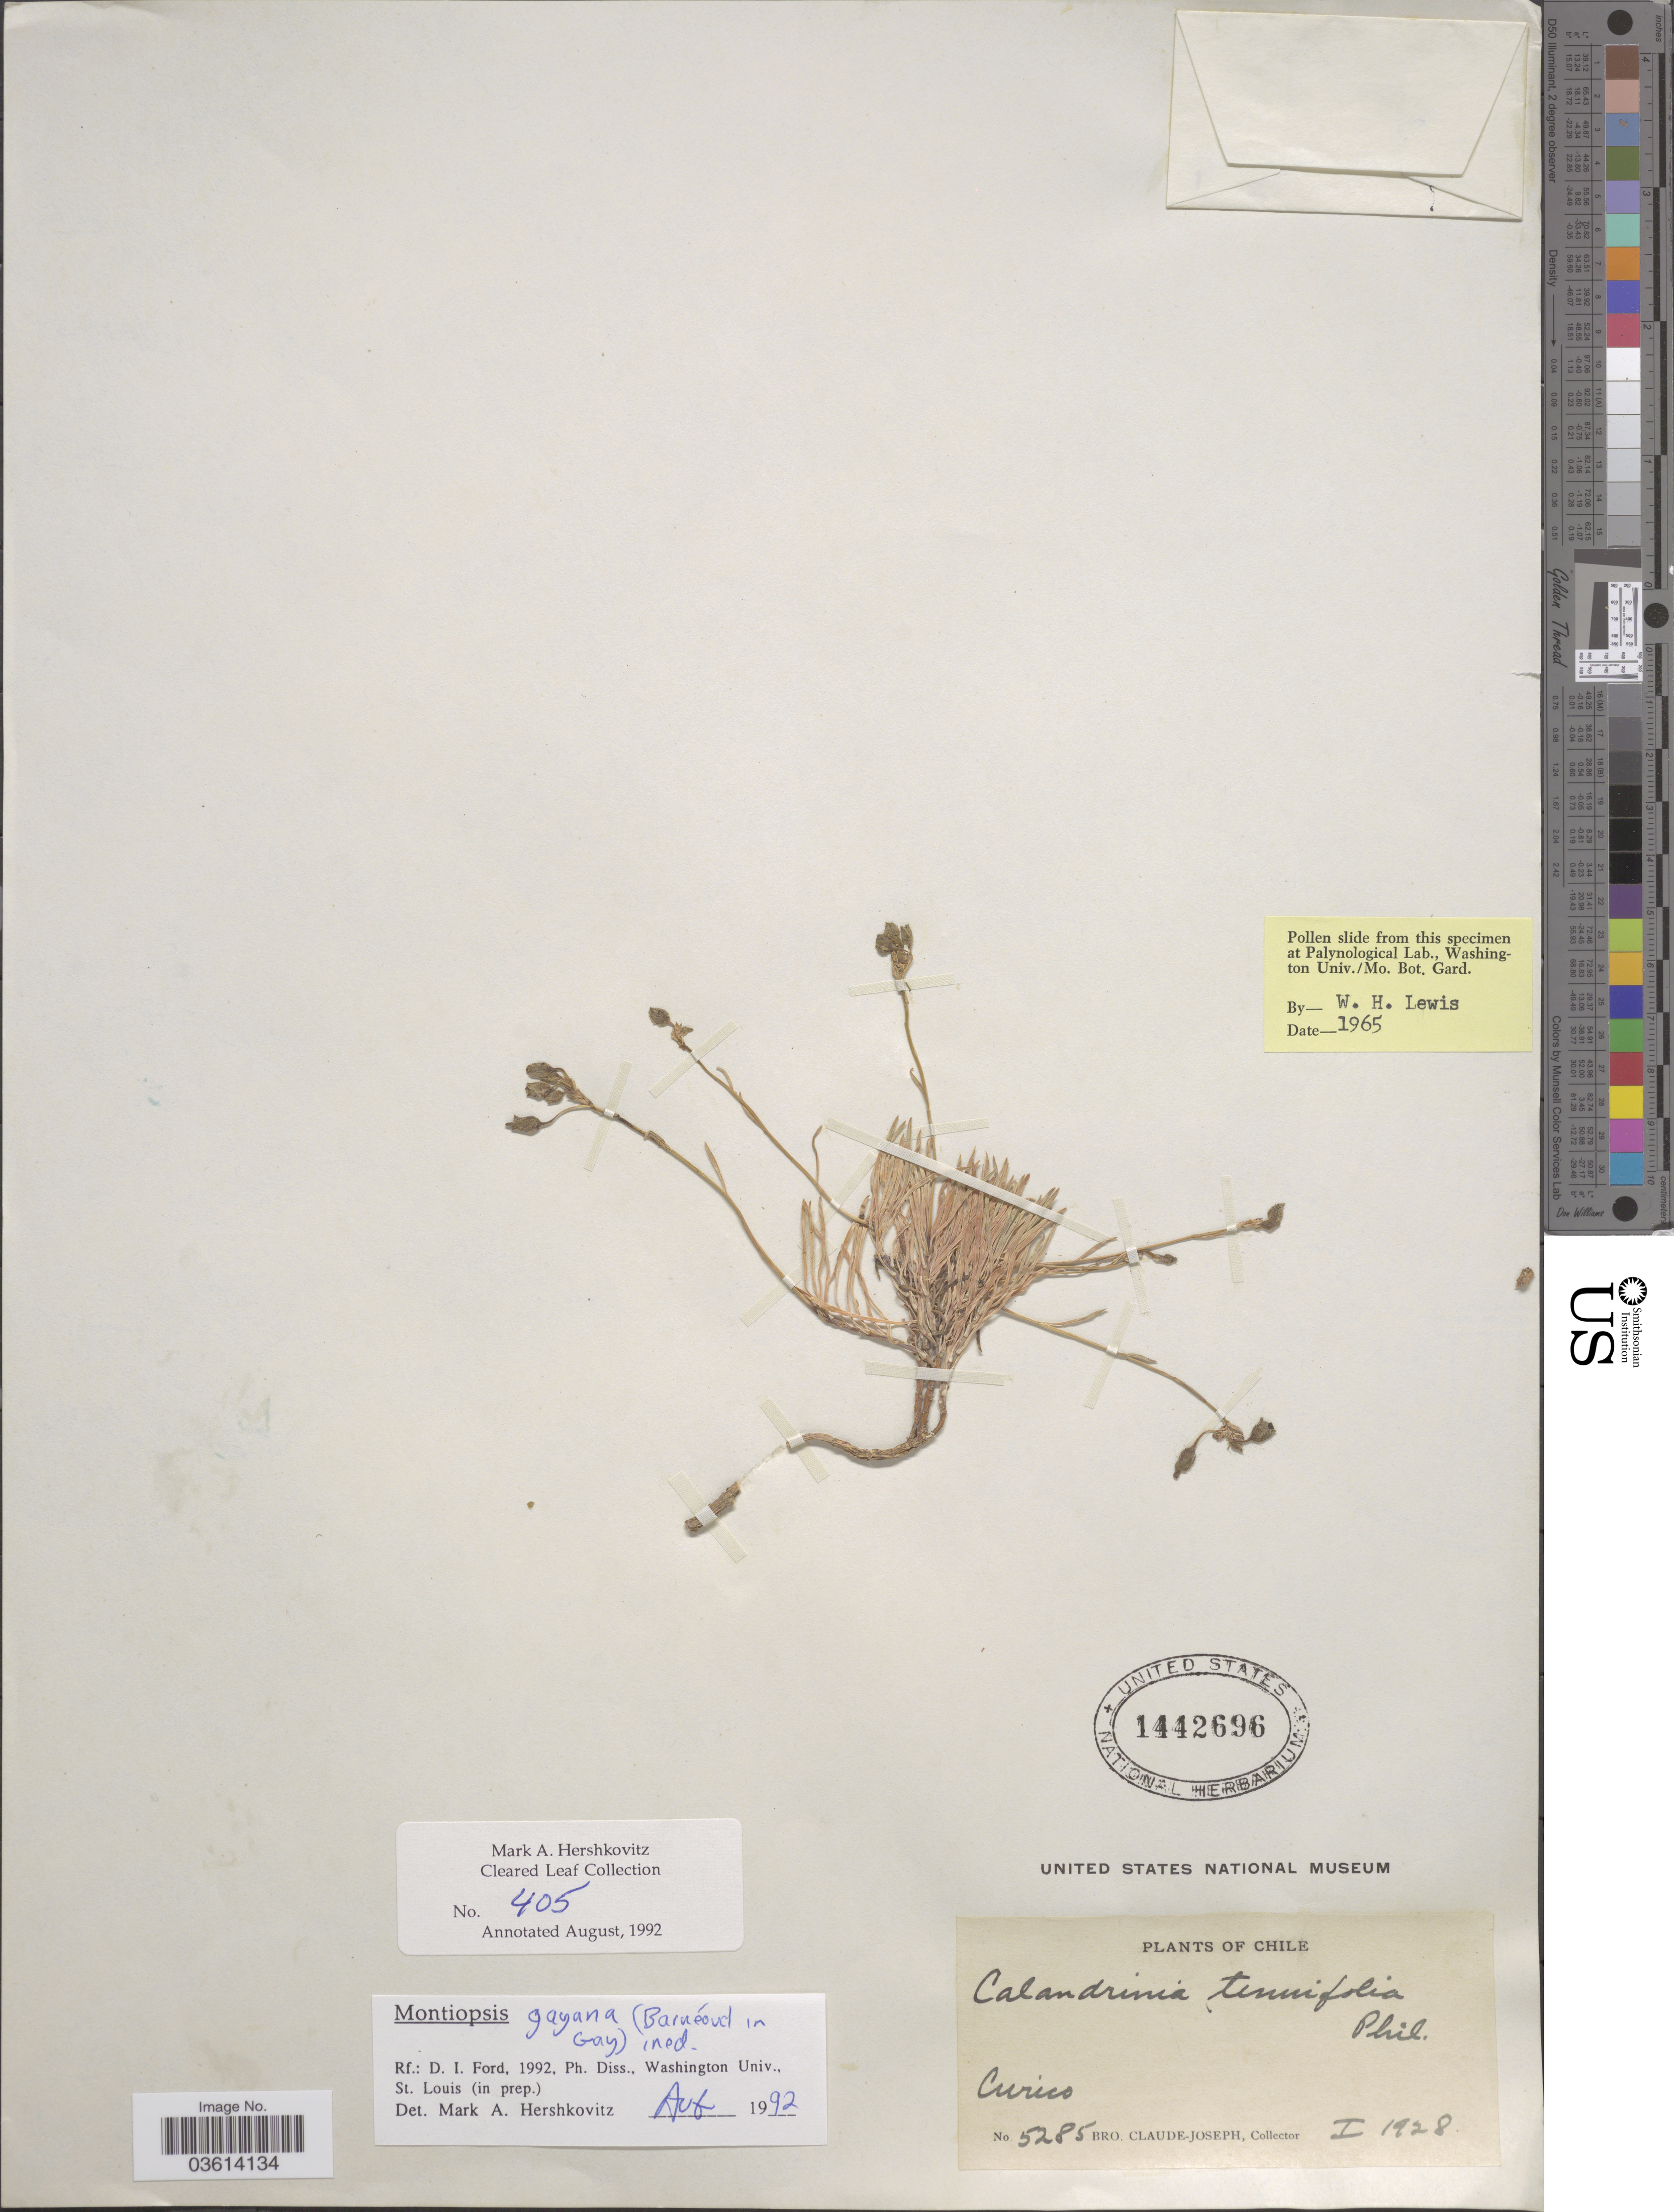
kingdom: Plantae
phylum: Tracheophyta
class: Magnoliopsida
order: Caryophyllales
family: Montiaceae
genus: Montiopsis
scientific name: Montiopsis gayana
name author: (Barnéoud) D.I. Ford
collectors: Bro. Claude-Joseph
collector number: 5285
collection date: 1928-01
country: Chile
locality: Curico.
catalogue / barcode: US 1442696